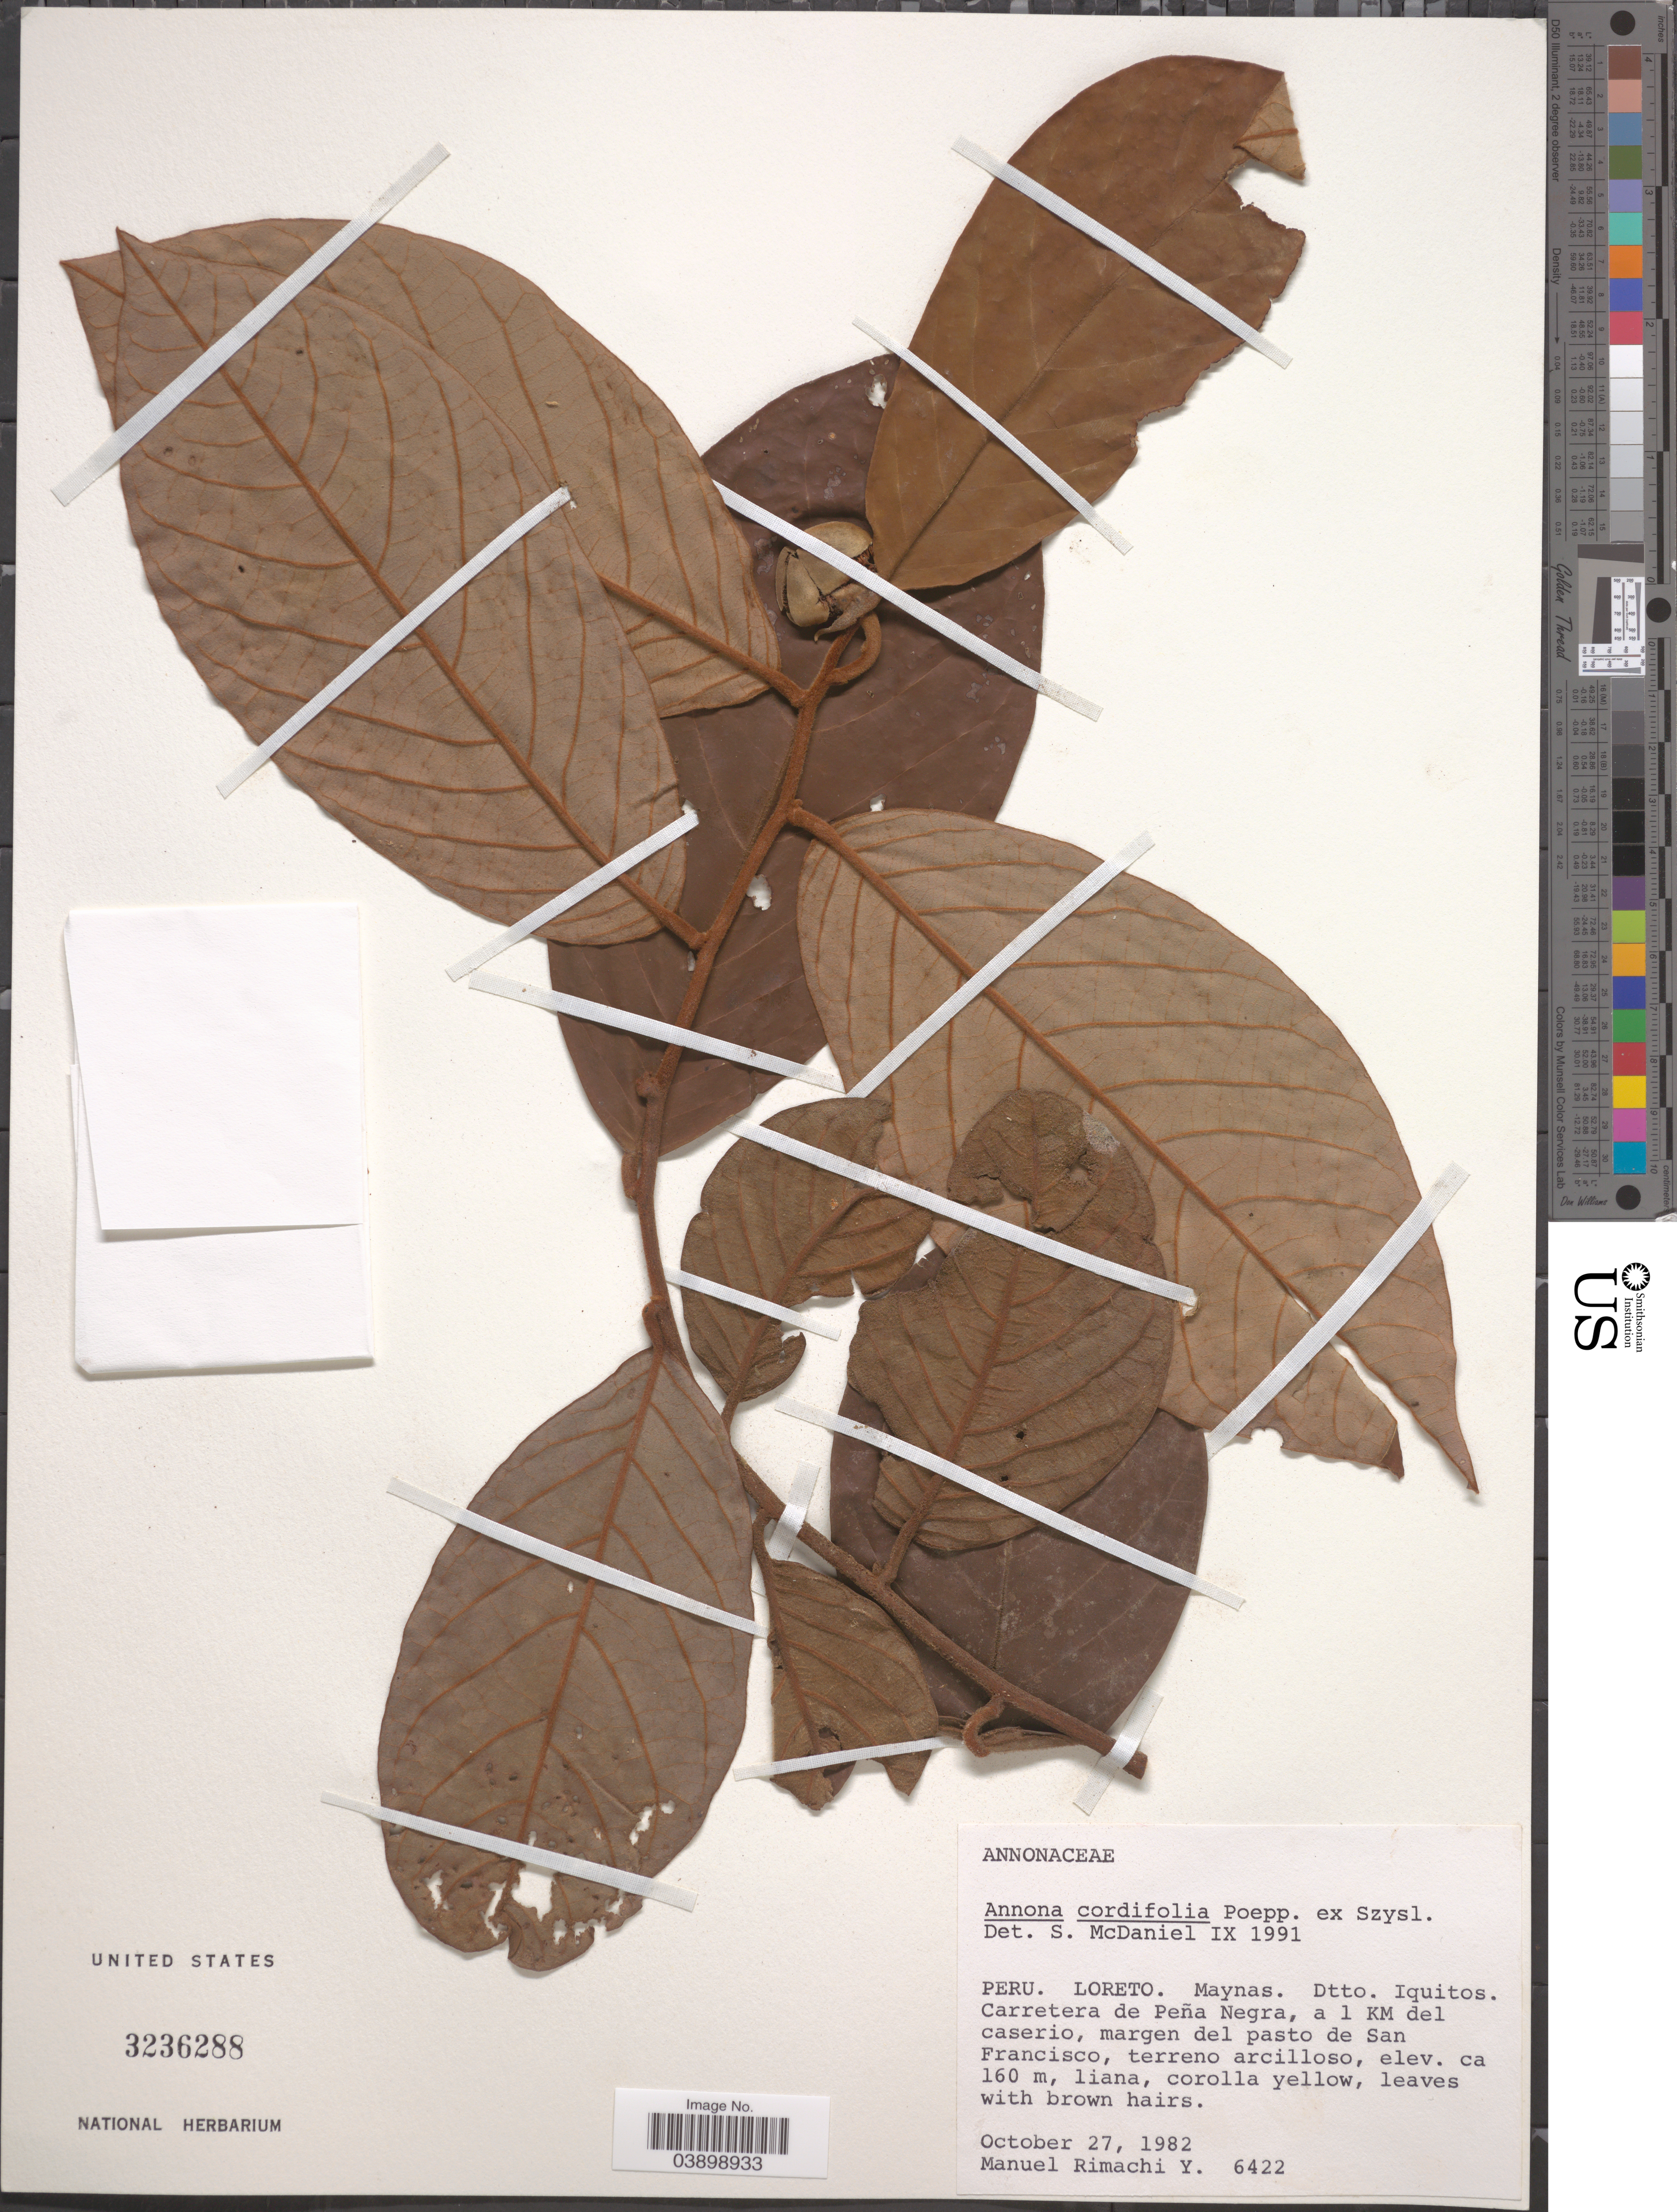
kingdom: Plantae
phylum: Tracheophyta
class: Magnoliopsida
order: Magnoliales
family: Annonaceae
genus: Annona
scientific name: Annona cordifolia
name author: (Szyszyl.) Poepp. ex Maas & Westra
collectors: M. Rimachi Y.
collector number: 6422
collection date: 1982-10-27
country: Peru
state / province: Loreto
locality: Maynas. Dtto. Iquitos. Carretera de Peña Negra, a 1 Km del caserio, margen del pasto de San Francisco.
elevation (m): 160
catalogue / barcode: US 3236288